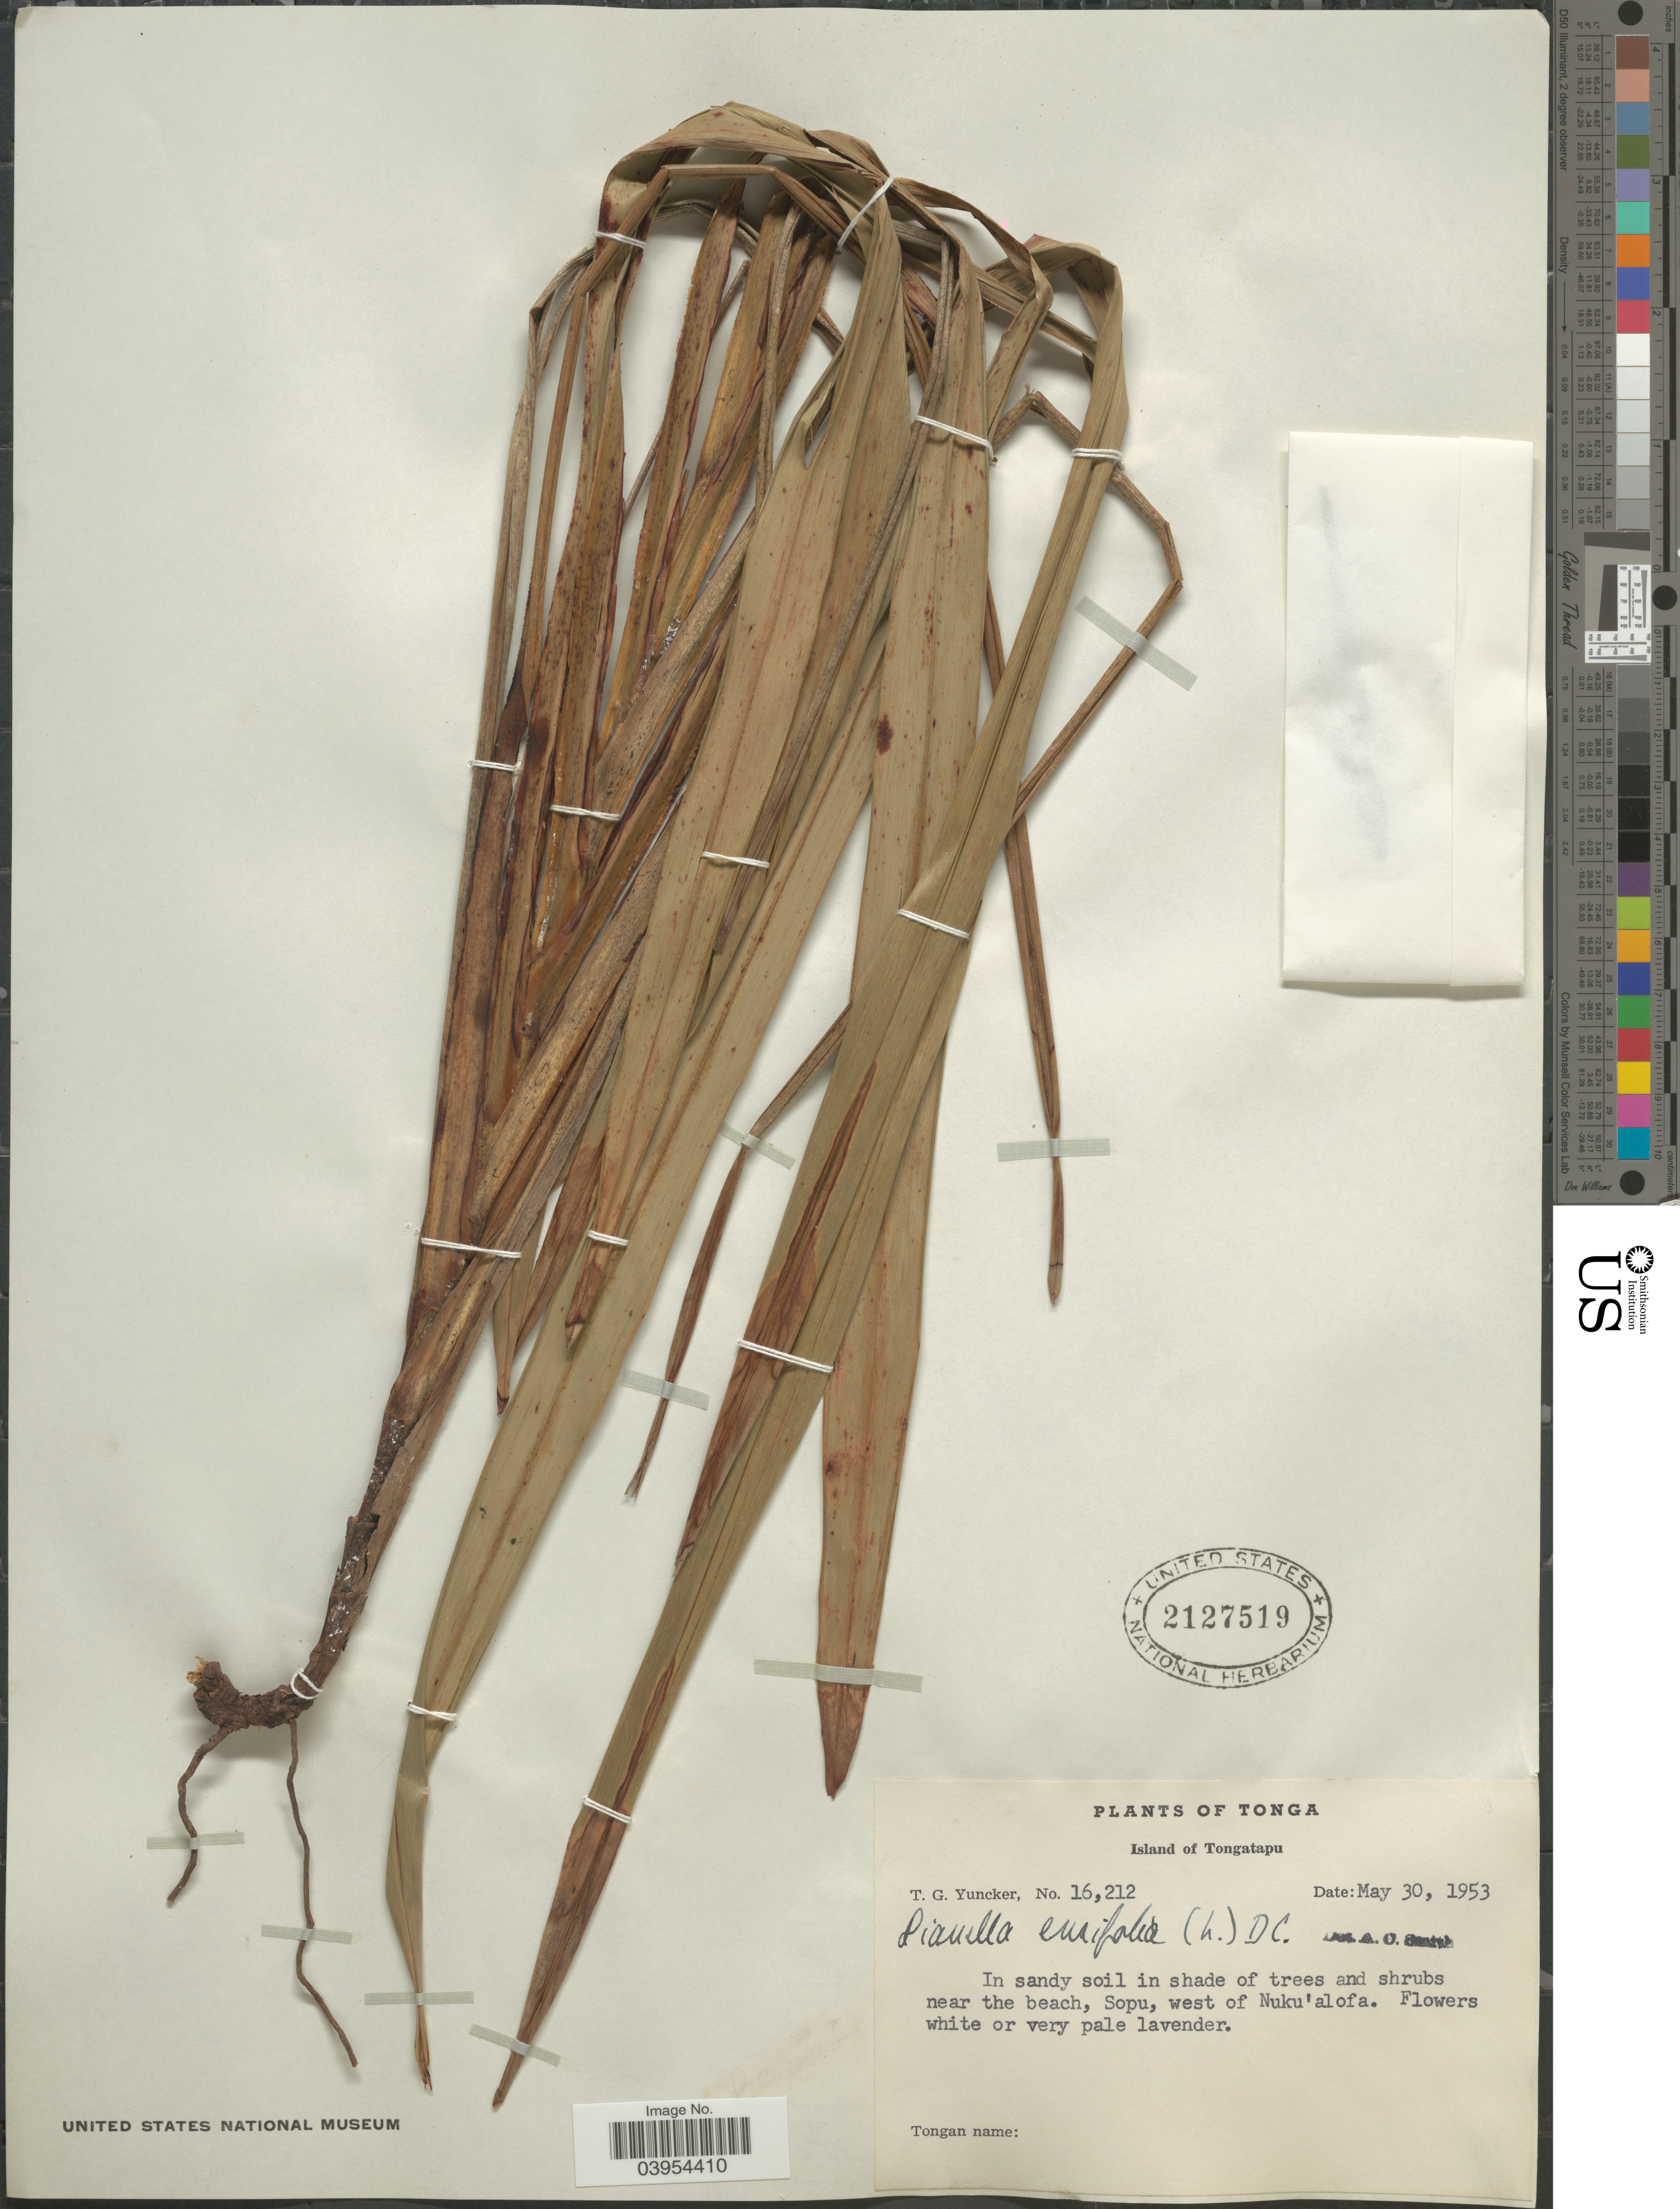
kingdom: Plantae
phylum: Tracheophyta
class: Liliopsida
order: Asparagales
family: Asphodelaceae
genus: Dianella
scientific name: Dianella ensifolia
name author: (L.) DC.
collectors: T. G. Yuncker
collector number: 16212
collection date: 1953-05-30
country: Tonga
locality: Island of Tongatapu. In sandy soil in shade of trees and shrubs near the beach, Sopu, west of Nuku'alofa.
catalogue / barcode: US 2127519